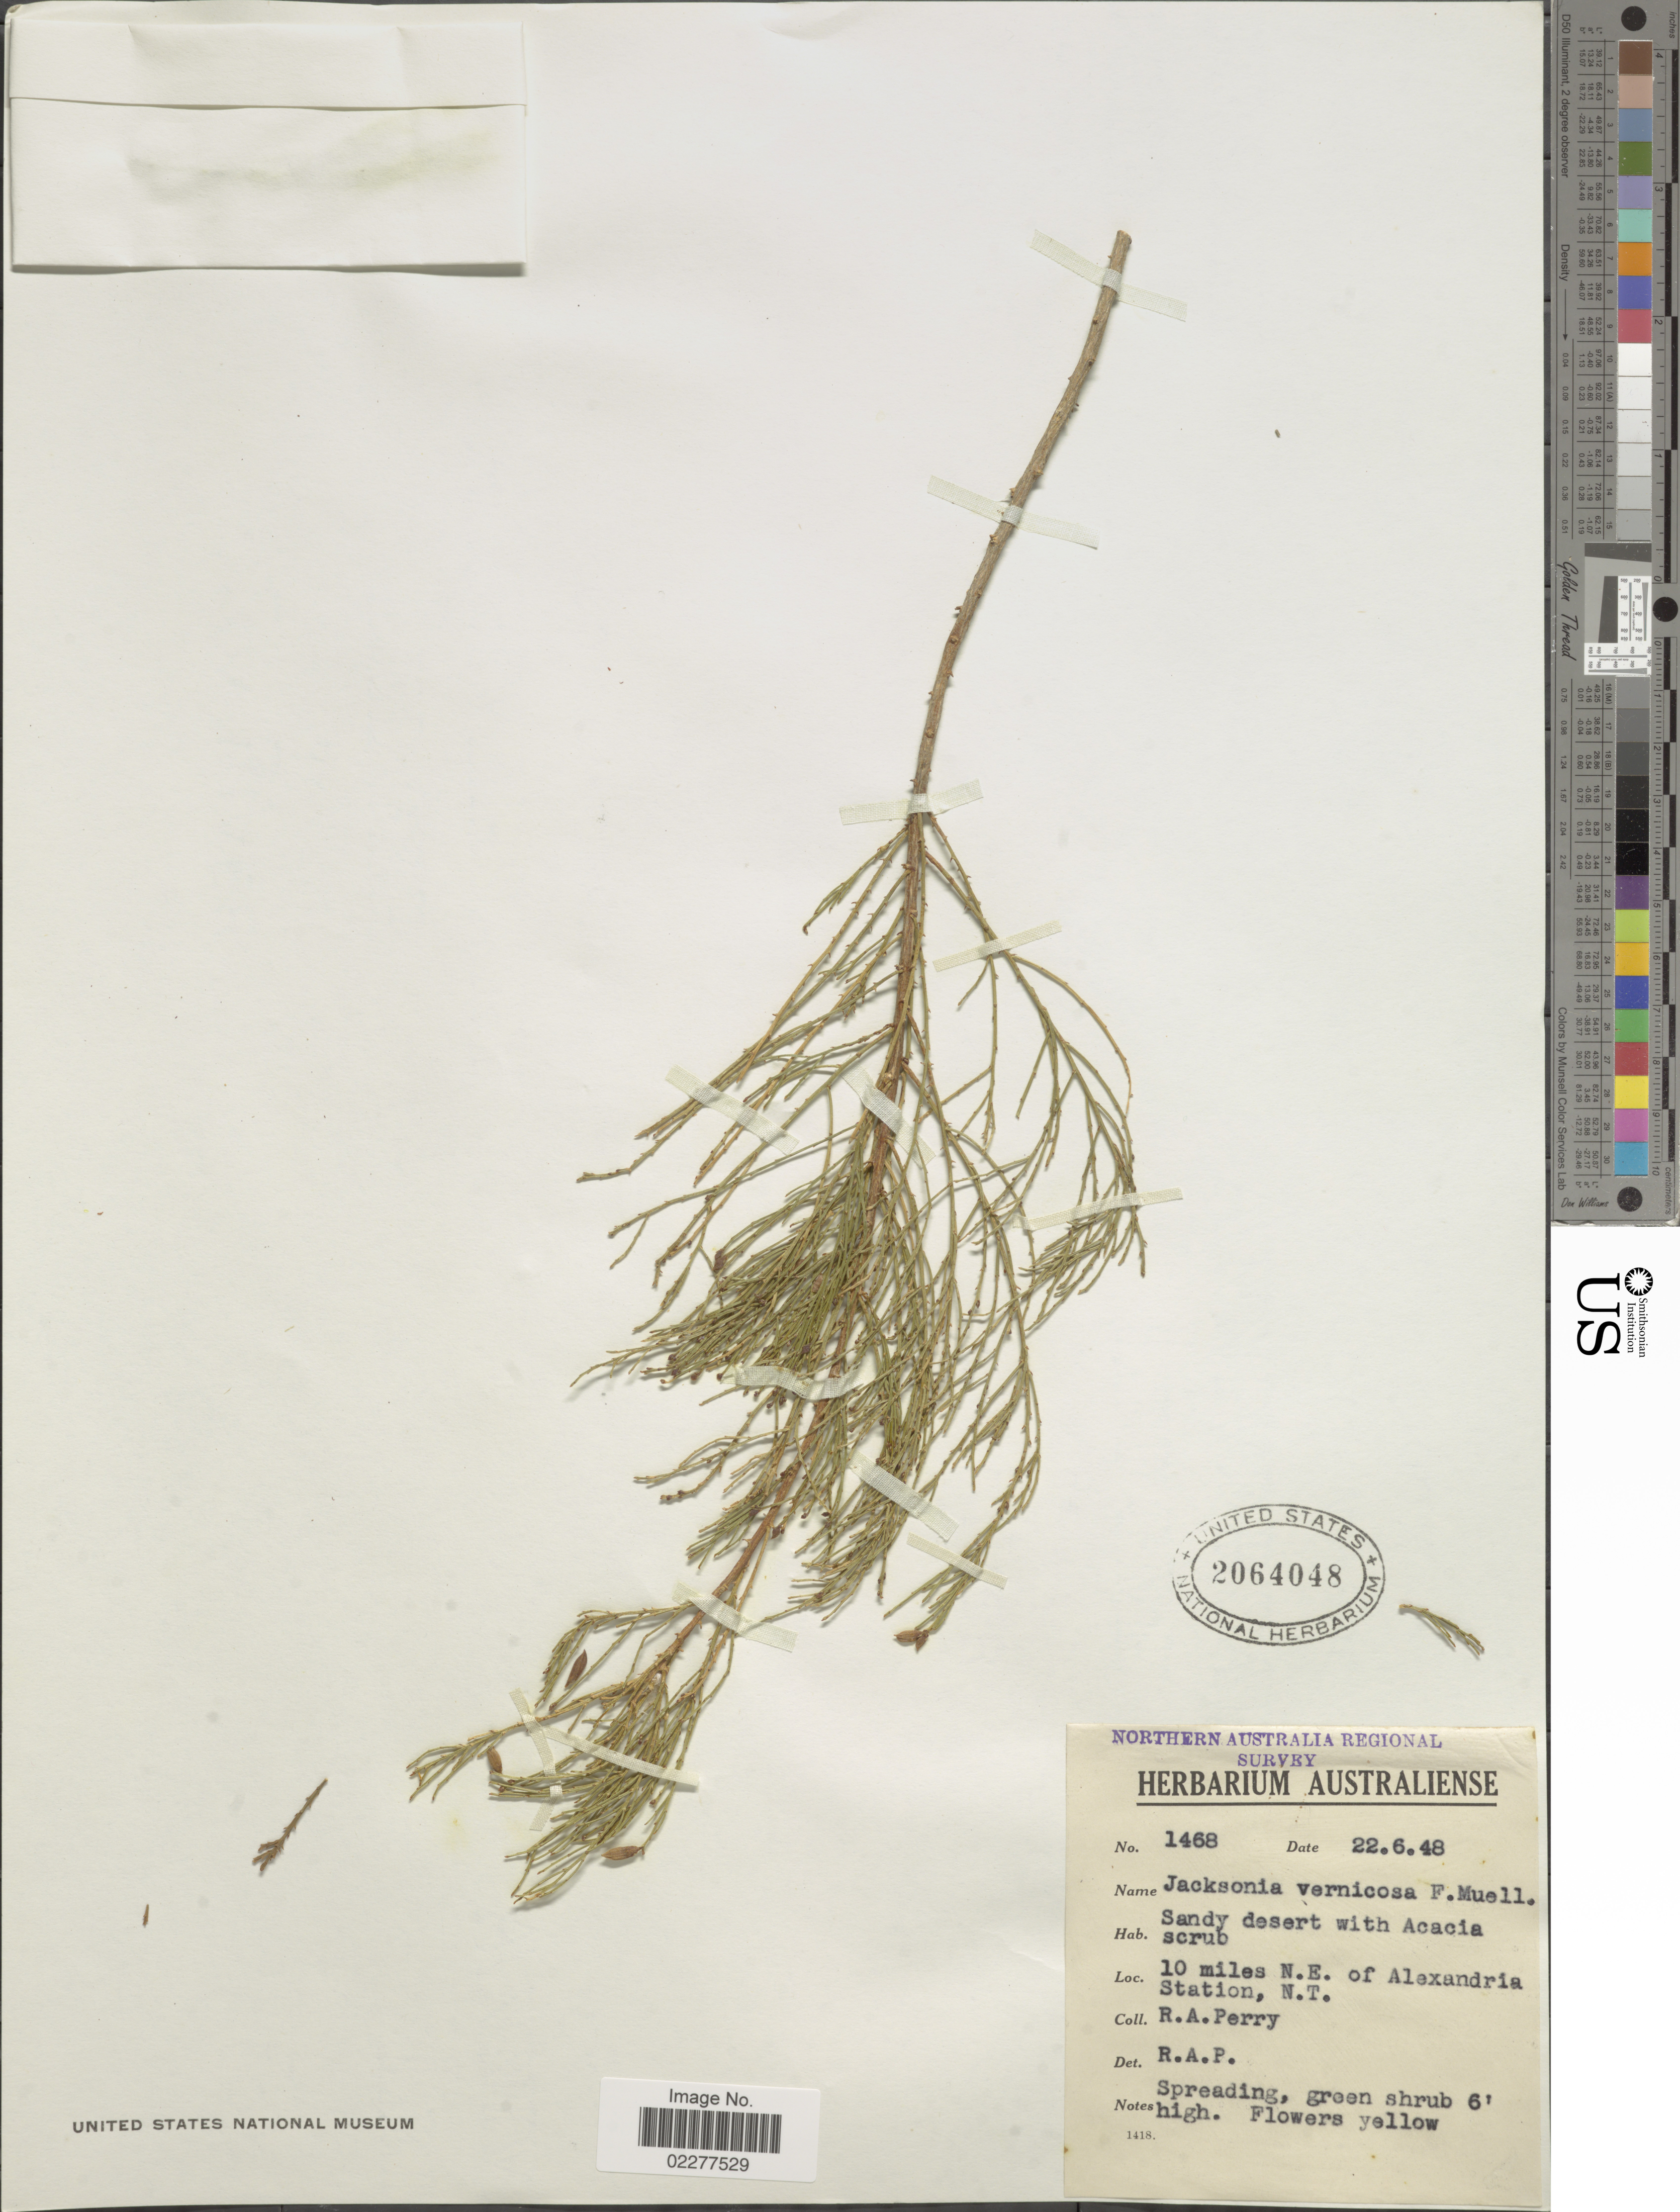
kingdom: Plantae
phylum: Tracheophyta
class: Magnoliopsida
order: Fabales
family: Fabaceae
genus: Jacksonia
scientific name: Jacksonia vernicosa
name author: Benth.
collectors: Perry, R. A.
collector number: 1468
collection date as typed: Transcribed d/m/y: 22/6/48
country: Australia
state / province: Northern Territory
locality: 10 miles N.E. of Alexandria Station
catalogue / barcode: US 2064048